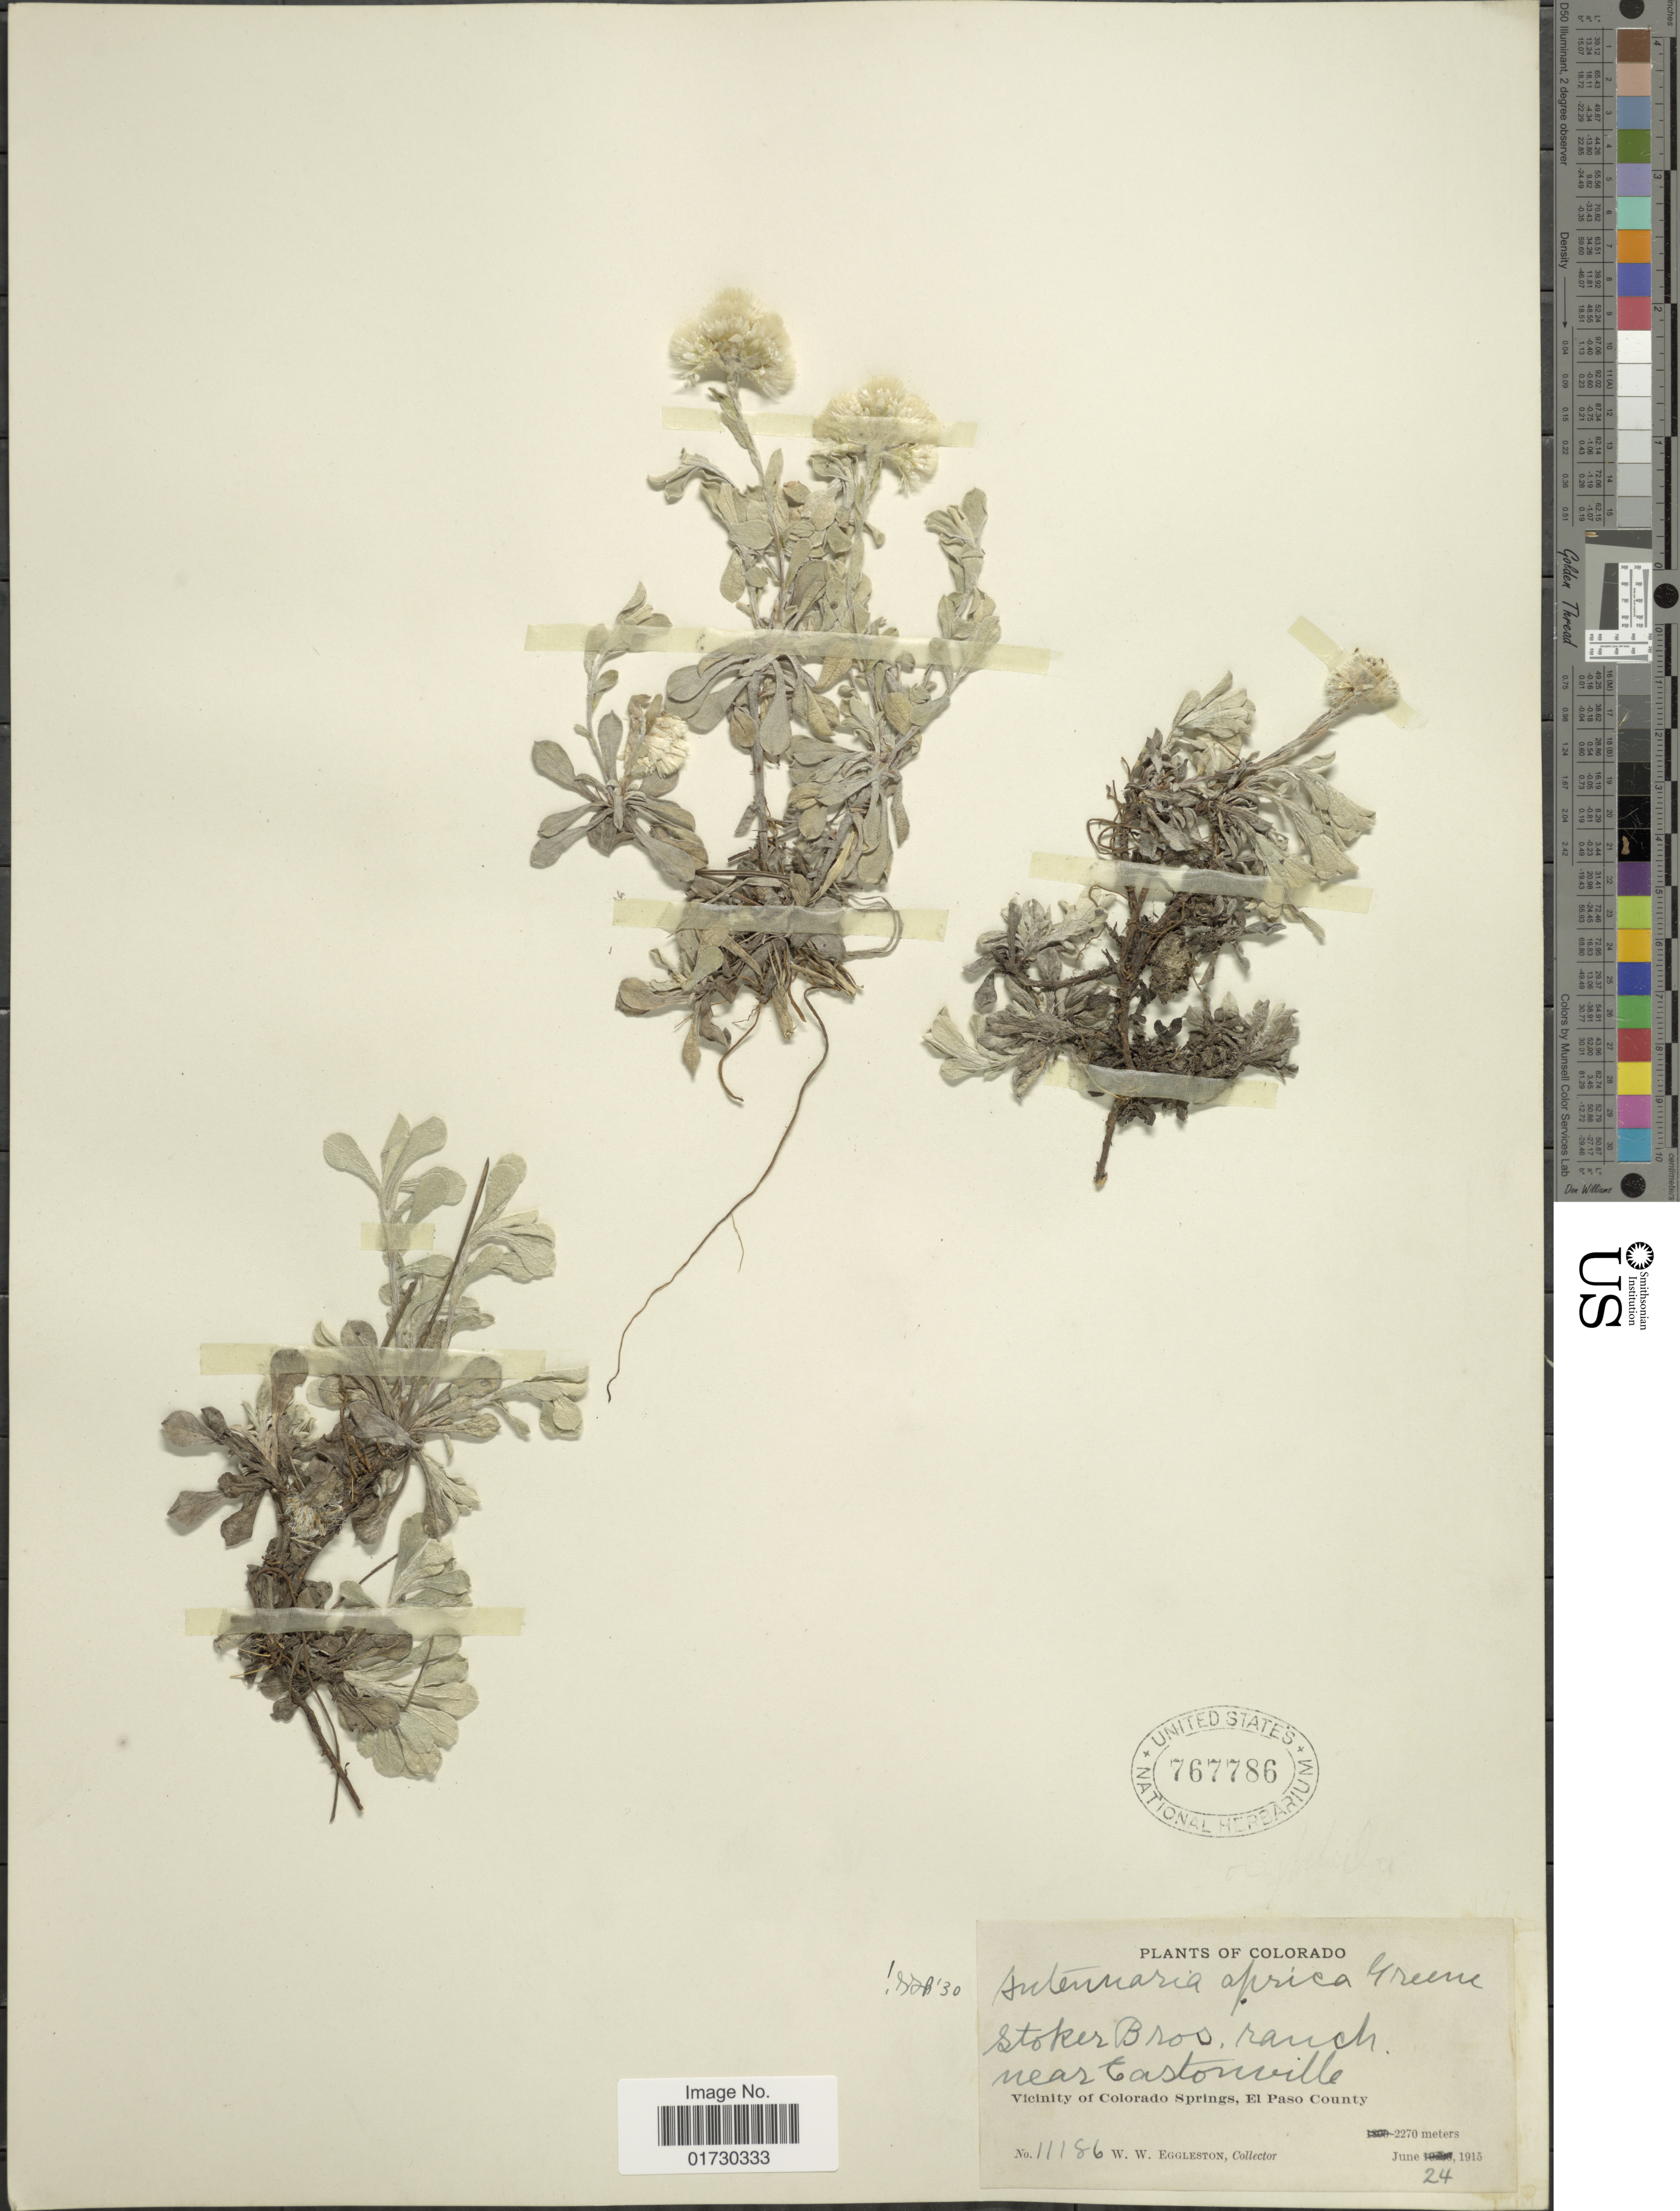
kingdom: Plantae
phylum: Tracheophyta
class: Magnoliopsida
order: Asterales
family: Asteraceae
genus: Antennaria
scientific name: Antennaria aprica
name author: Greene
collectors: W. W. Eggleston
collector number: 11186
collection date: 1915-06-24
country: United States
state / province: Colorado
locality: Stoke Bros. ranch, near Castonville, Vicinity of Colorado Springs, El Paso County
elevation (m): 2270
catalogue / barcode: US 767786